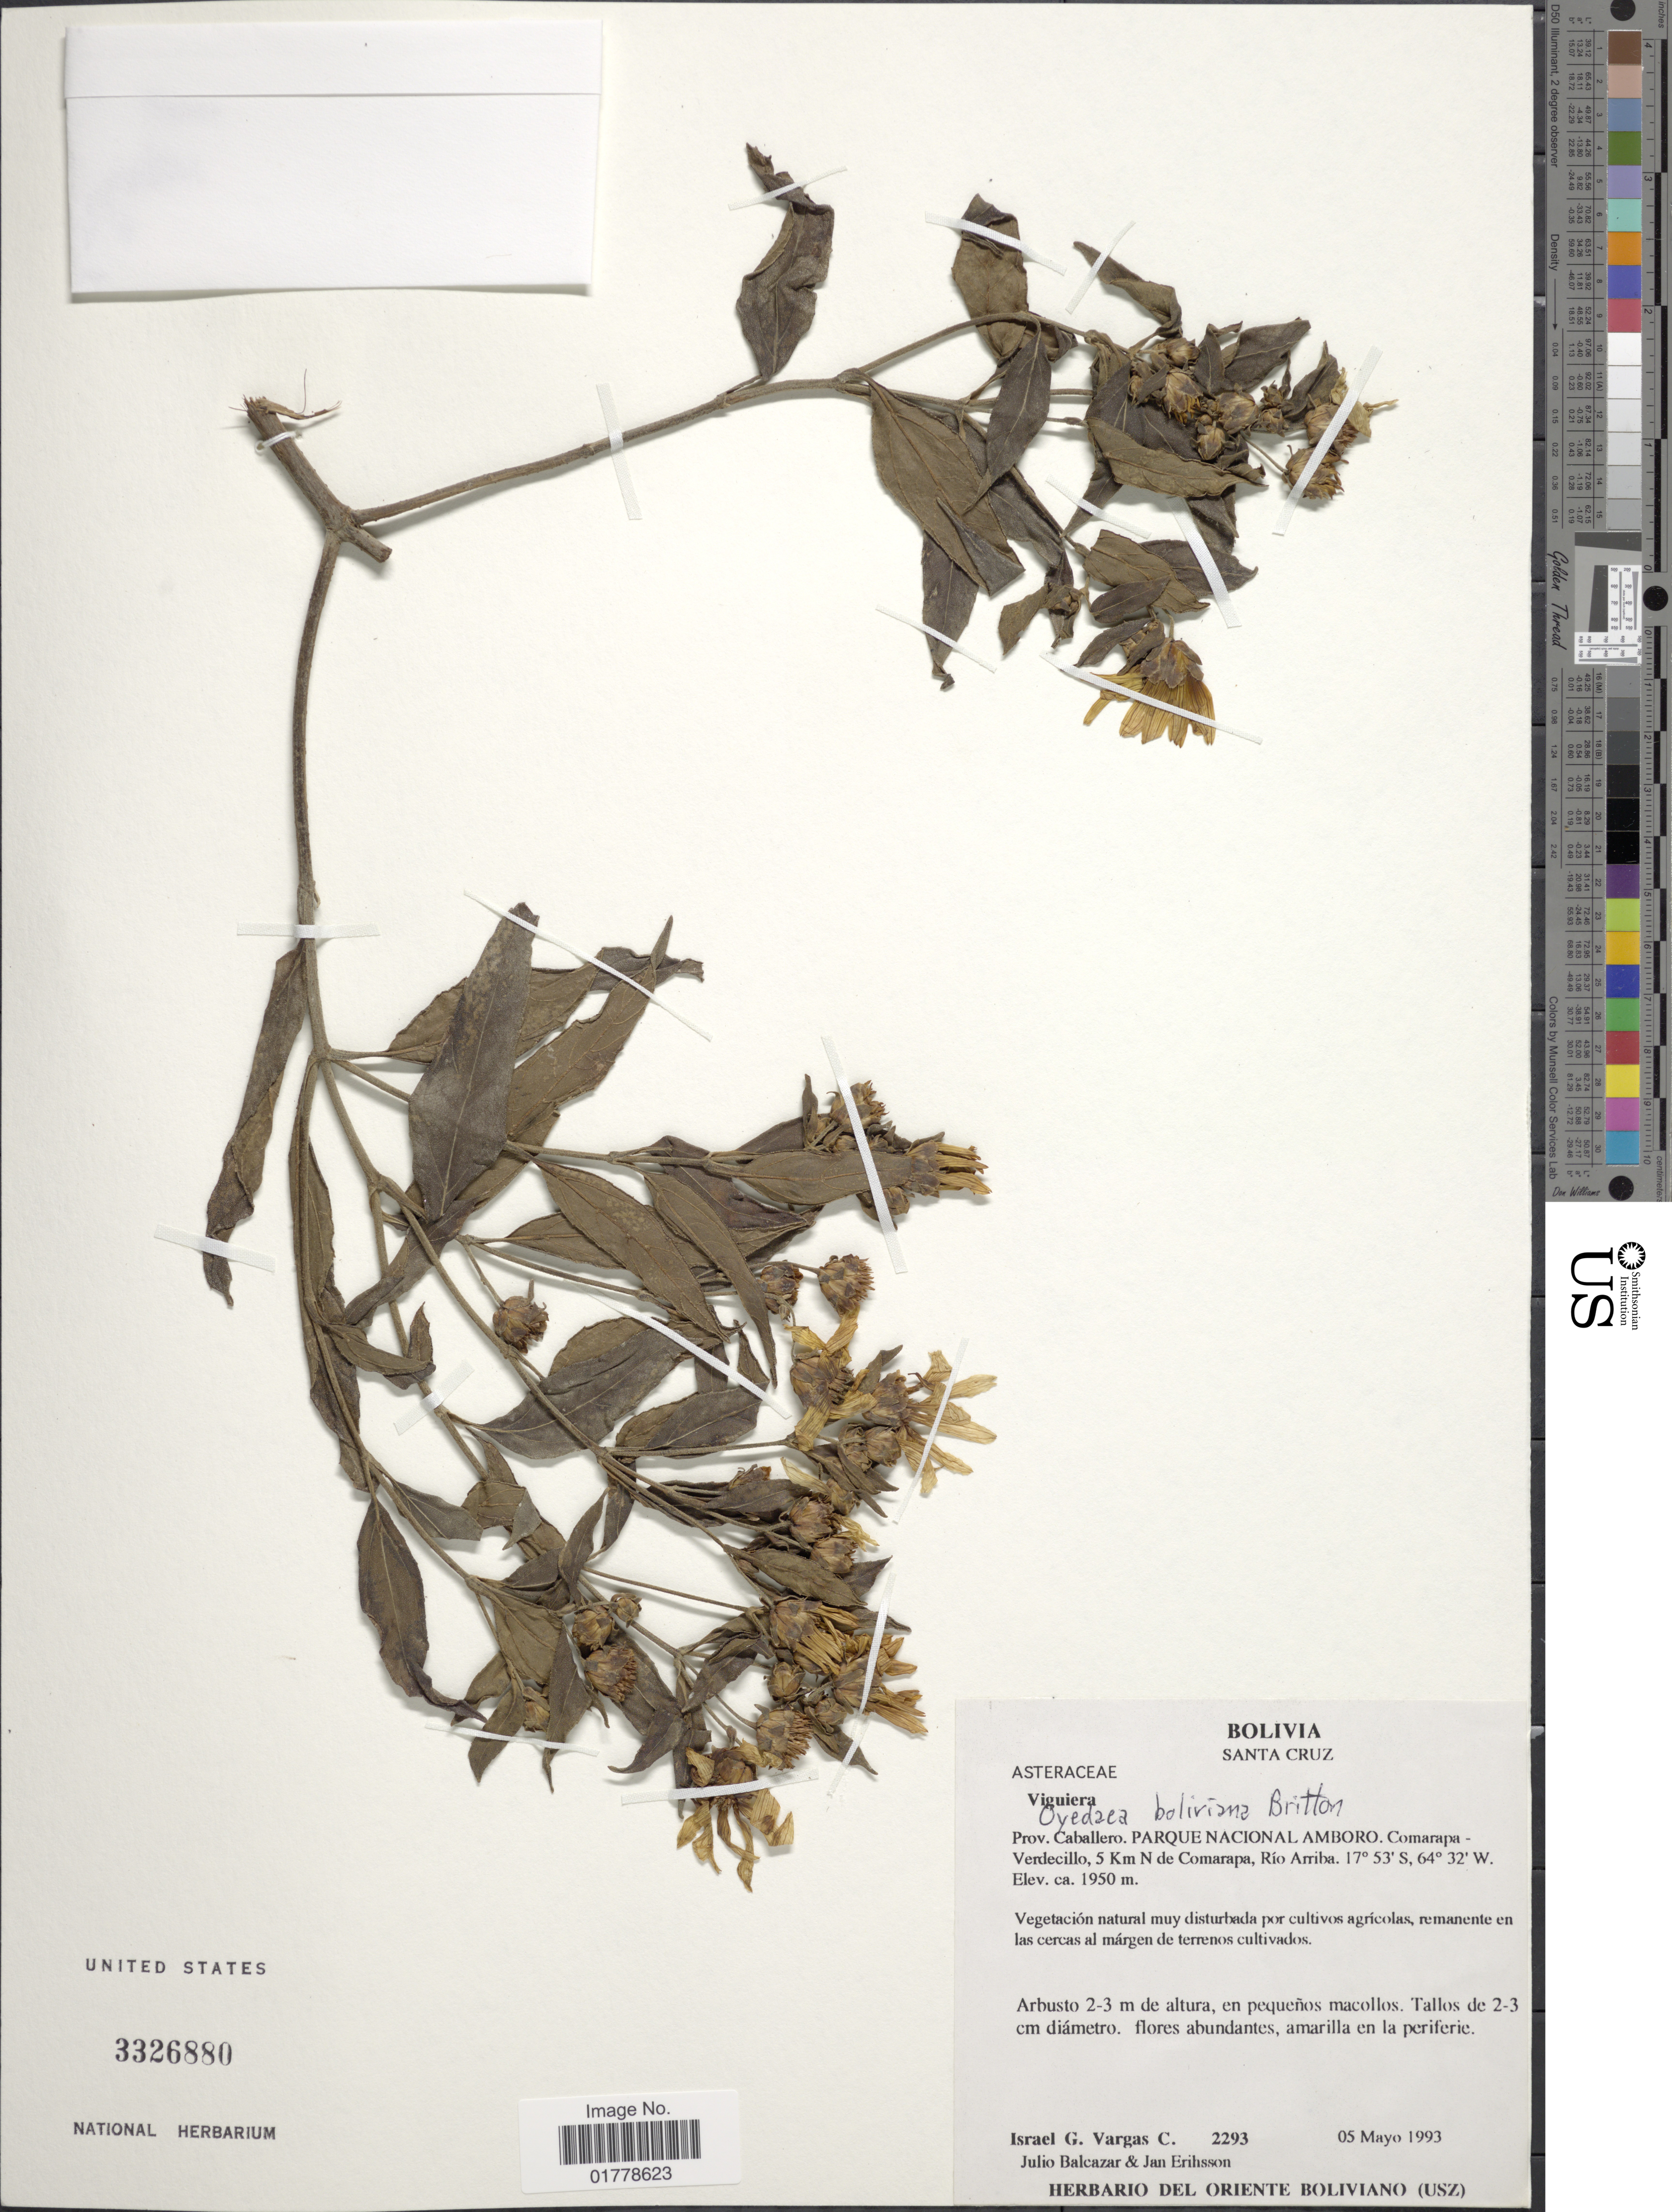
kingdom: Plantae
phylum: Tracheophyta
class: Magnoliopsida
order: Asterales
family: Asteraceae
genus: Oyedaea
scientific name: Oyedaea boliviana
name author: Britton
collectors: I. G. Vargas C., J. Balcazar & J. Erihsson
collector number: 2293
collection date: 1993-05-05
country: Bolivia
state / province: Santa Cruz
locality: Prov. Caballero. Parque Nacional Amboro, Comarapa - Verdecillo, 5 Km N de Comarapa, Rio Arriba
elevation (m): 1950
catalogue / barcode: US 3326880